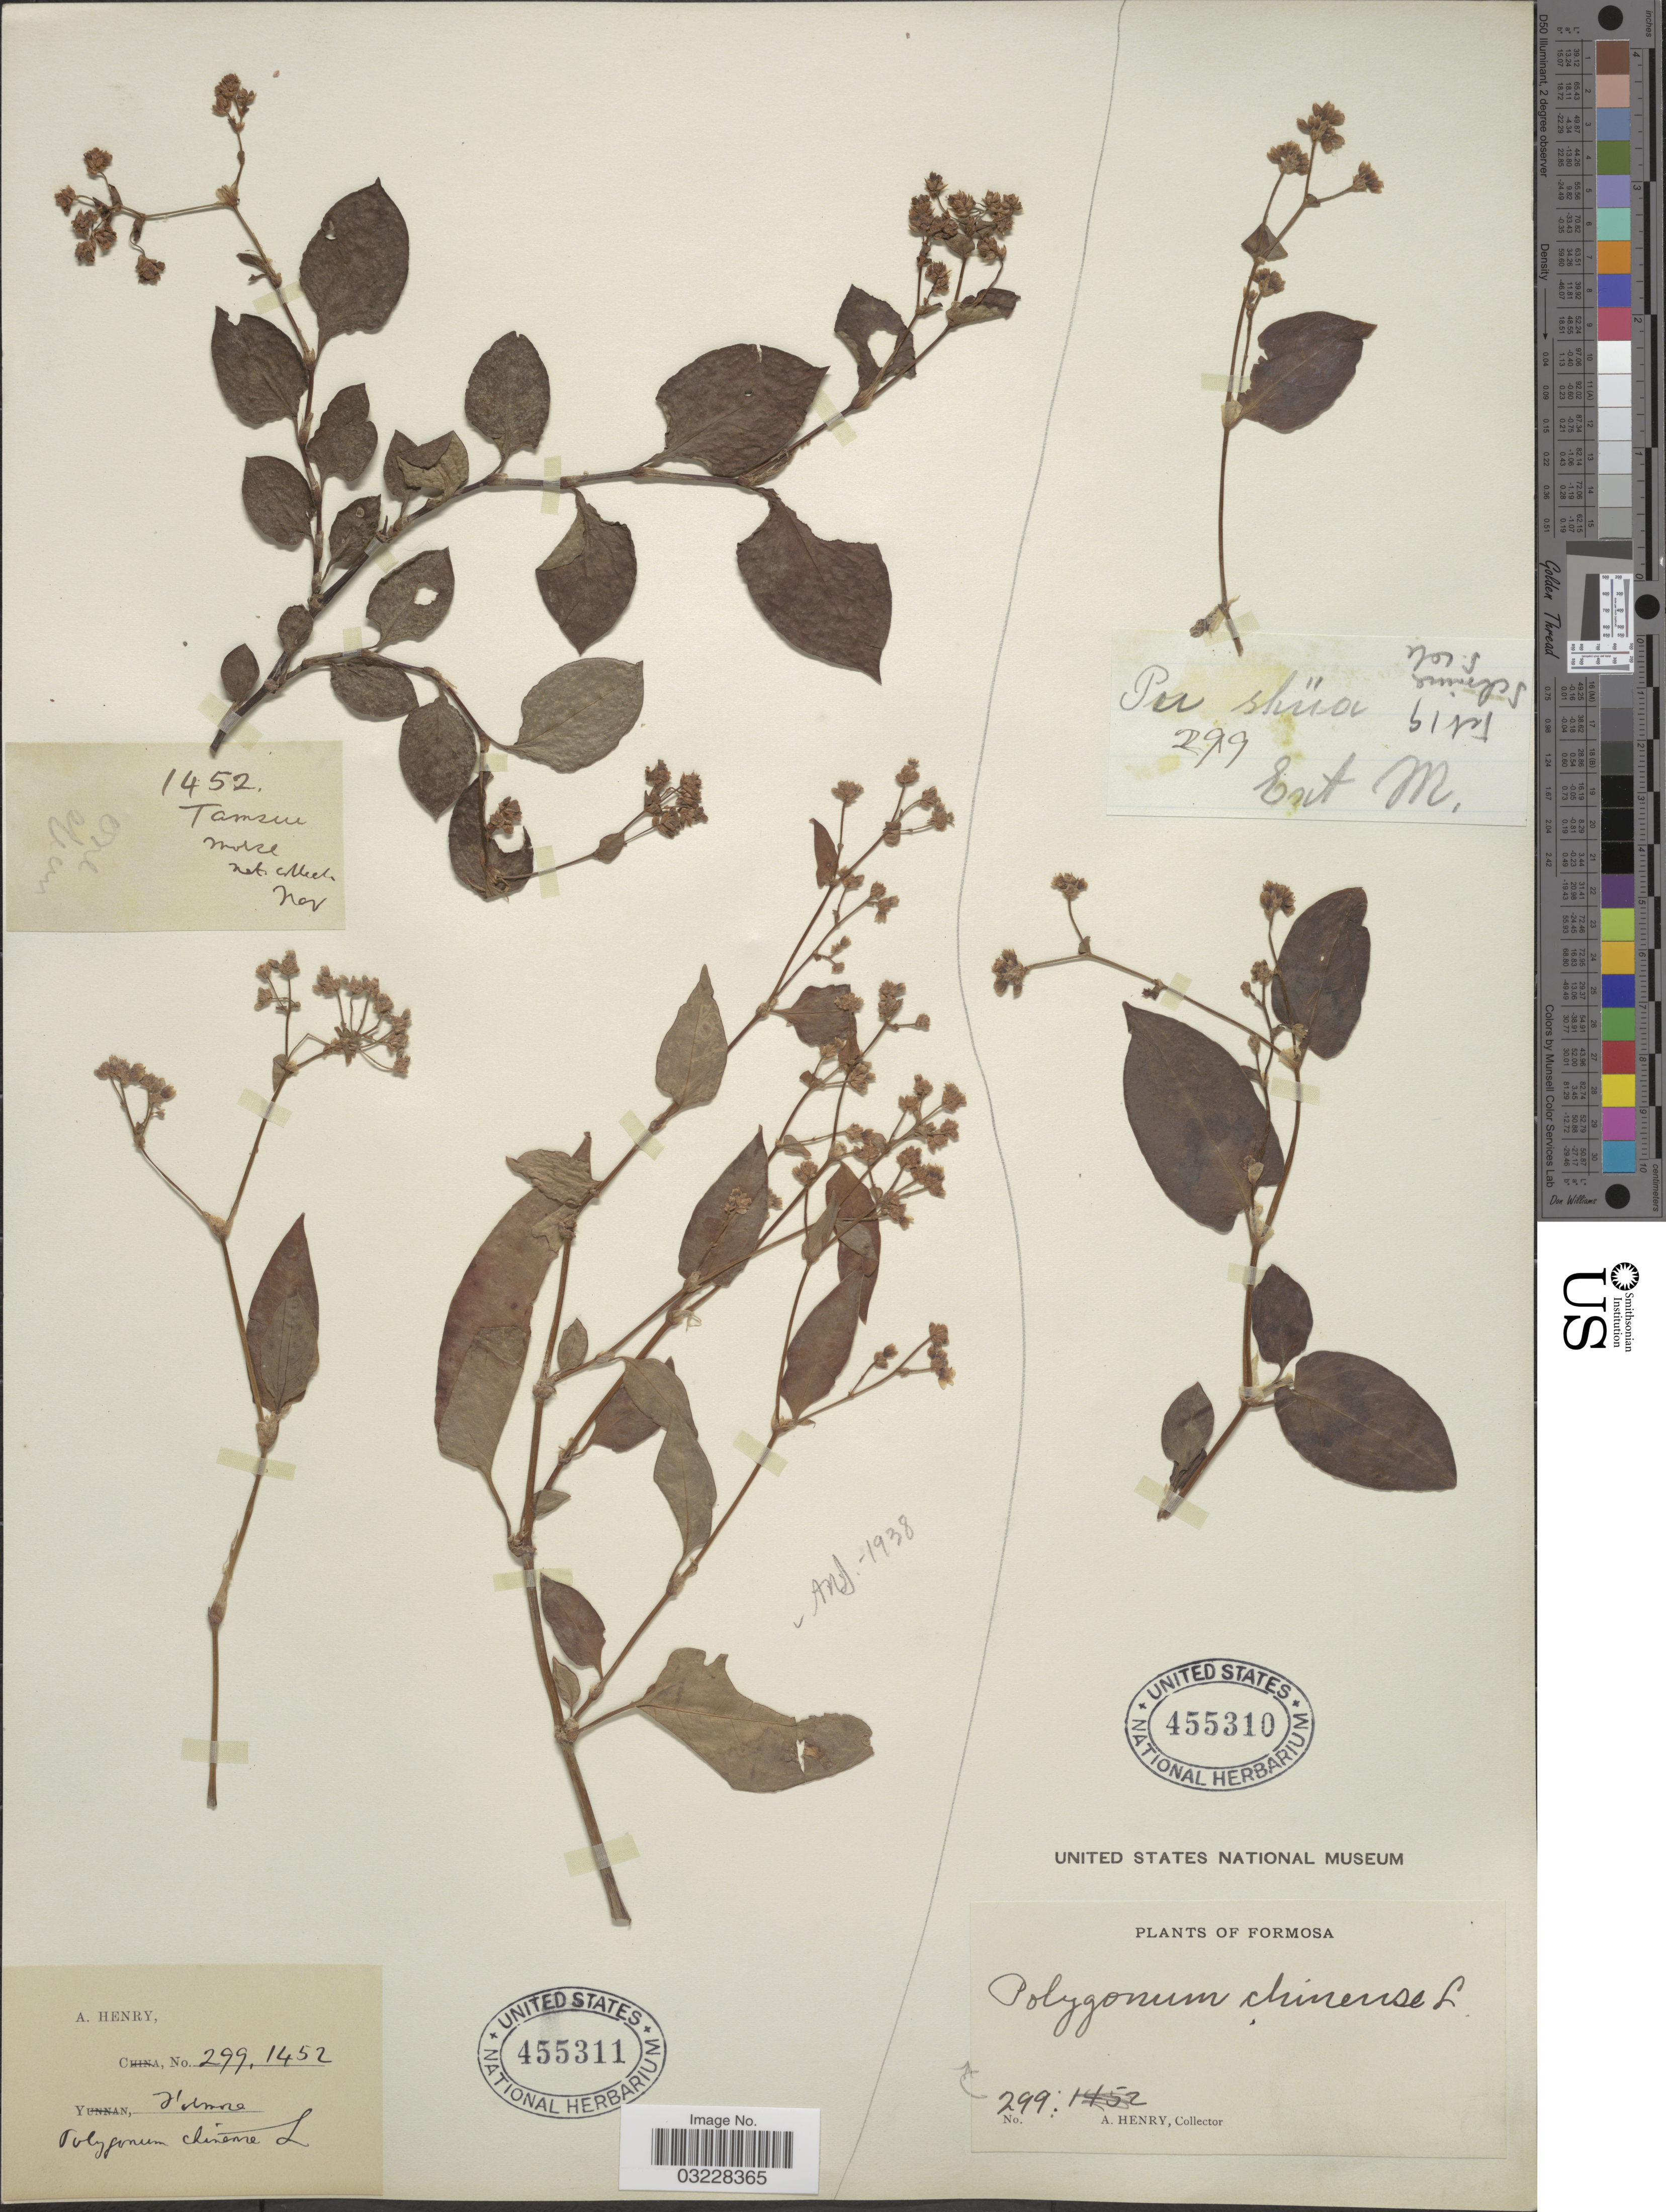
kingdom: Plantae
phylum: Tracheophyta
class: Magnoliopsida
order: Caryophyllales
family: Polygonaceae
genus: Polygonum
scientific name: Polygonum chinense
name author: L.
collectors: A. Henry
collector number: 1452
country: Taiwan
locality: Formosa, Tamsui. Morse nat. coll.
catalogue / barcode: US 455311-2